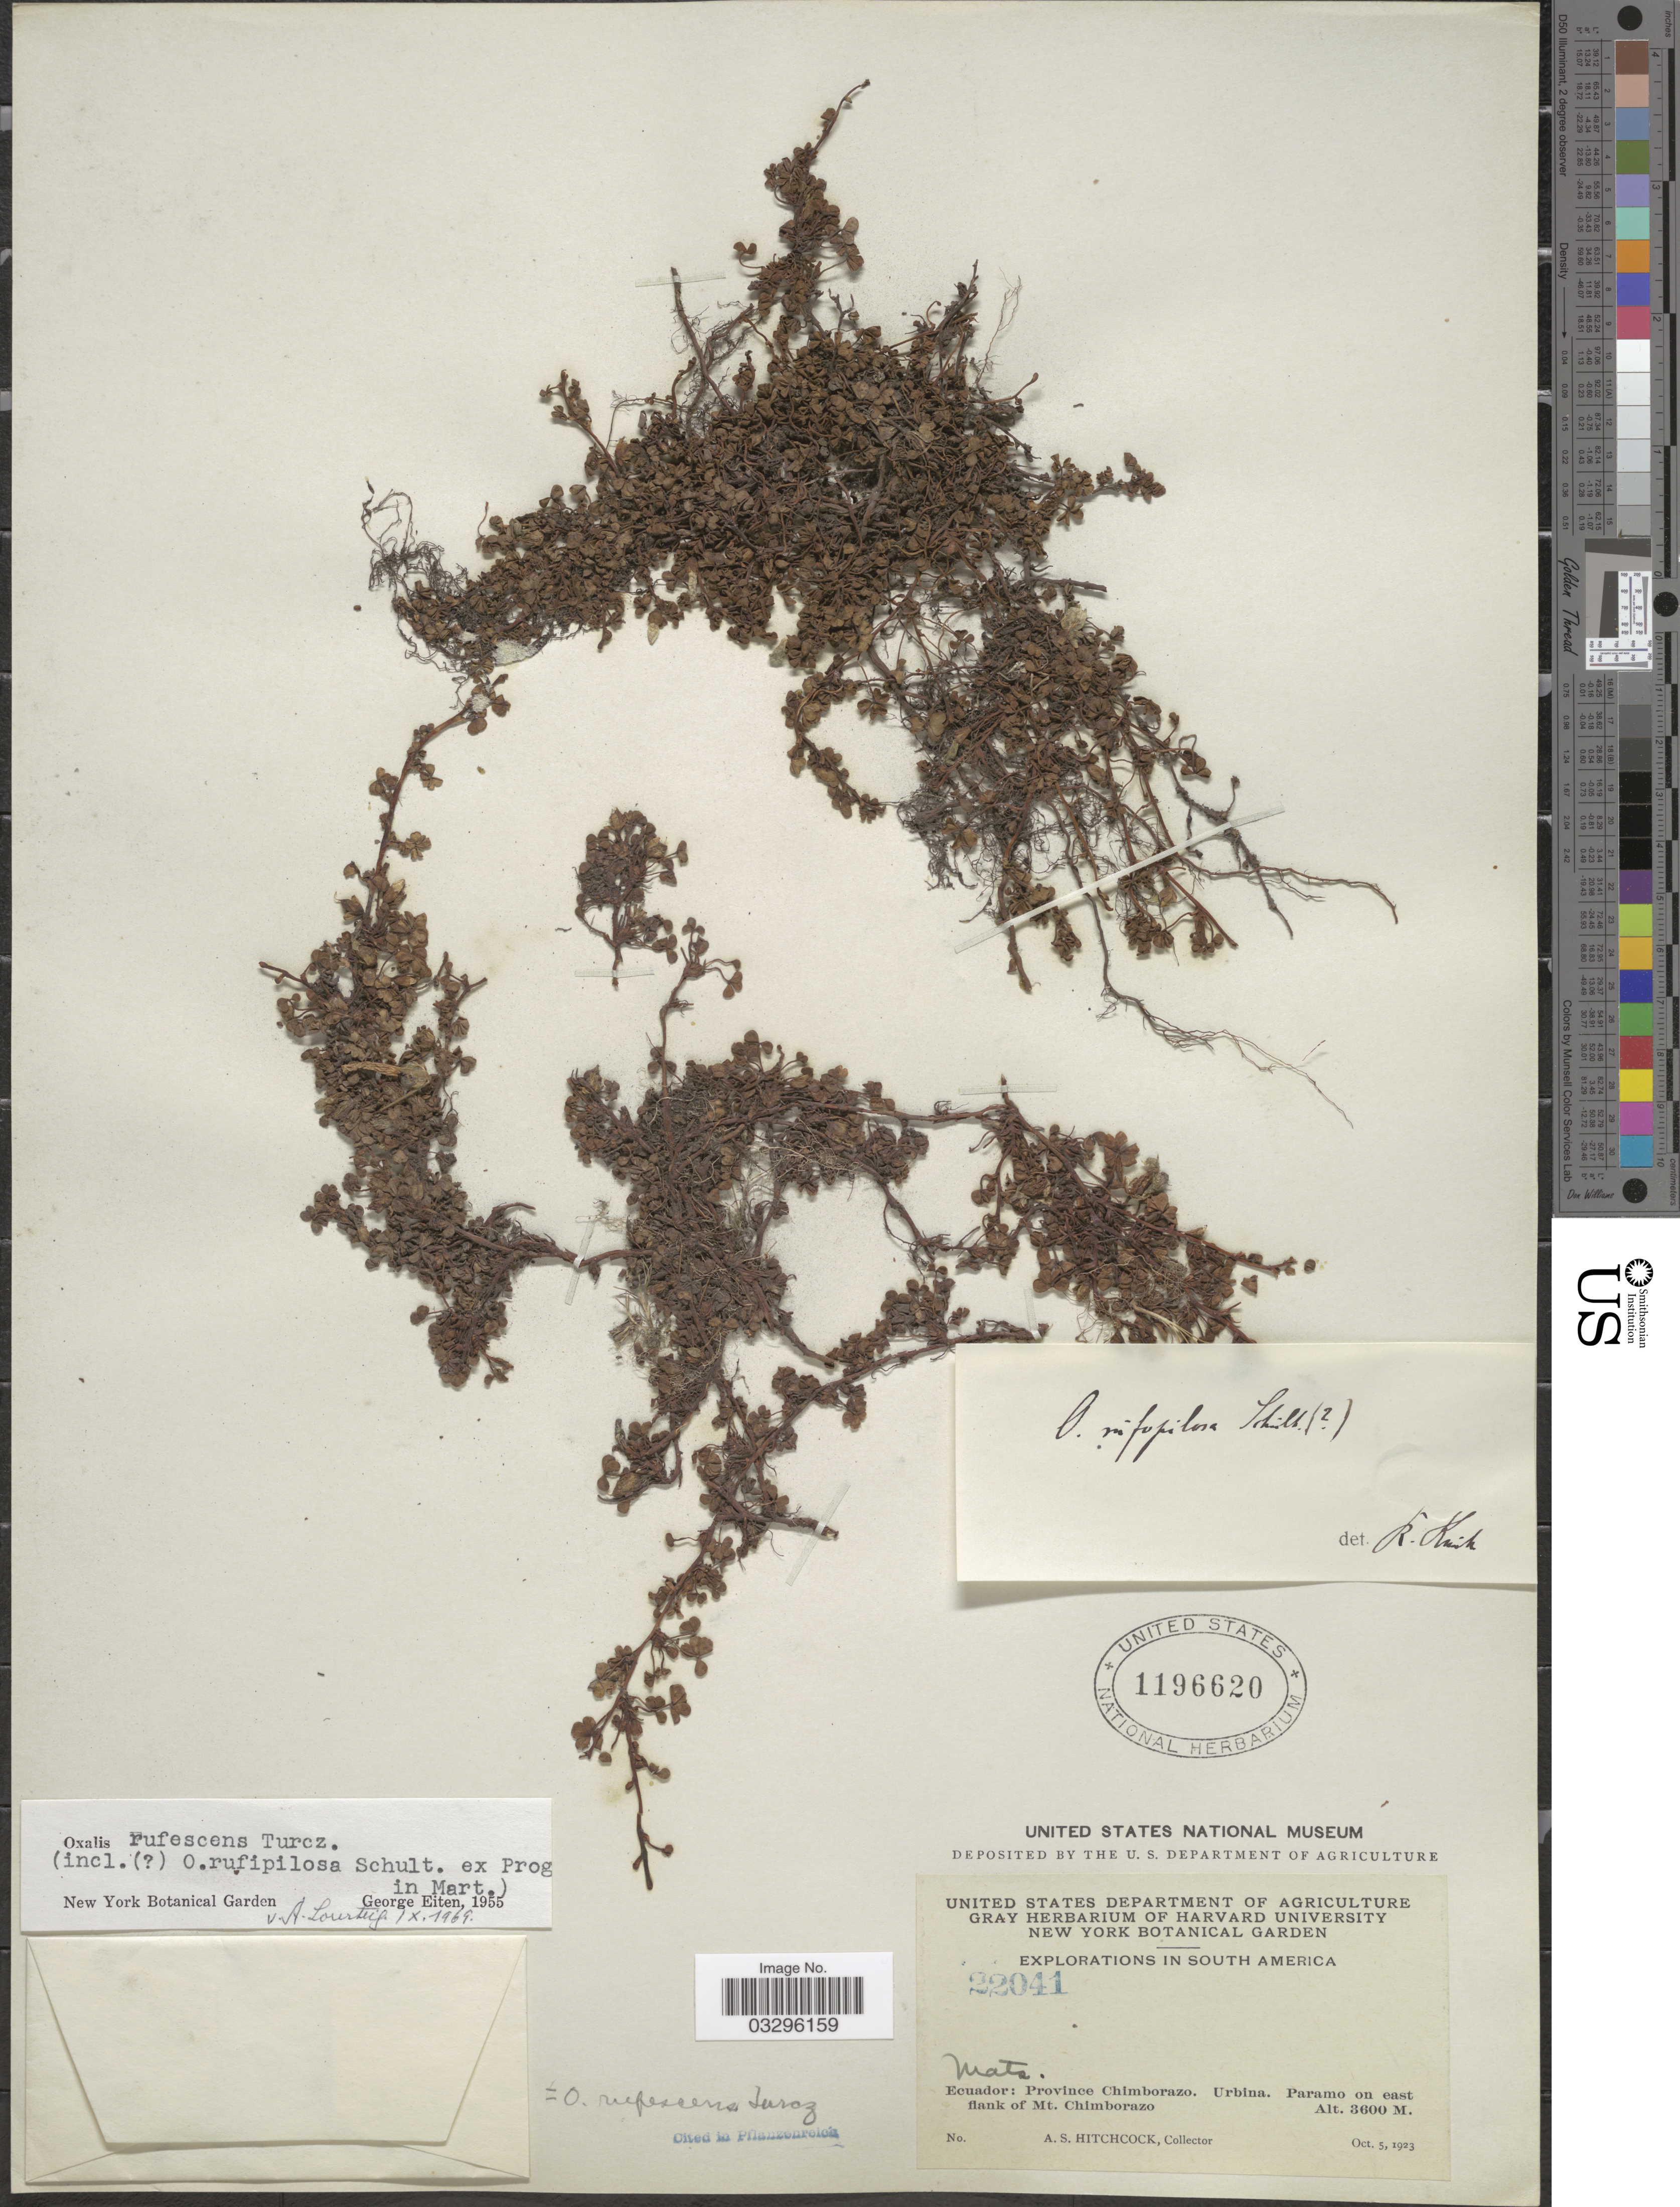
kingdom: Plantae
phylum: Tracheophyta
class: Magnoliopsida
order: Oxalidales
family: Oxalidaceae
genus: Oxalis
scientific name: Oxalis rufescens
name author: Willd. ex Zucc.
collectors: A. S. Hitchcock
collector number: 22041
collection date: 1923-10-05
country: Ecuador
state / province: Chimborazo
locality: Urbina. Paramo on east flank of Mt. Chimborazo.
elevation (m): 3600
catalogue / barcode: US 1196620